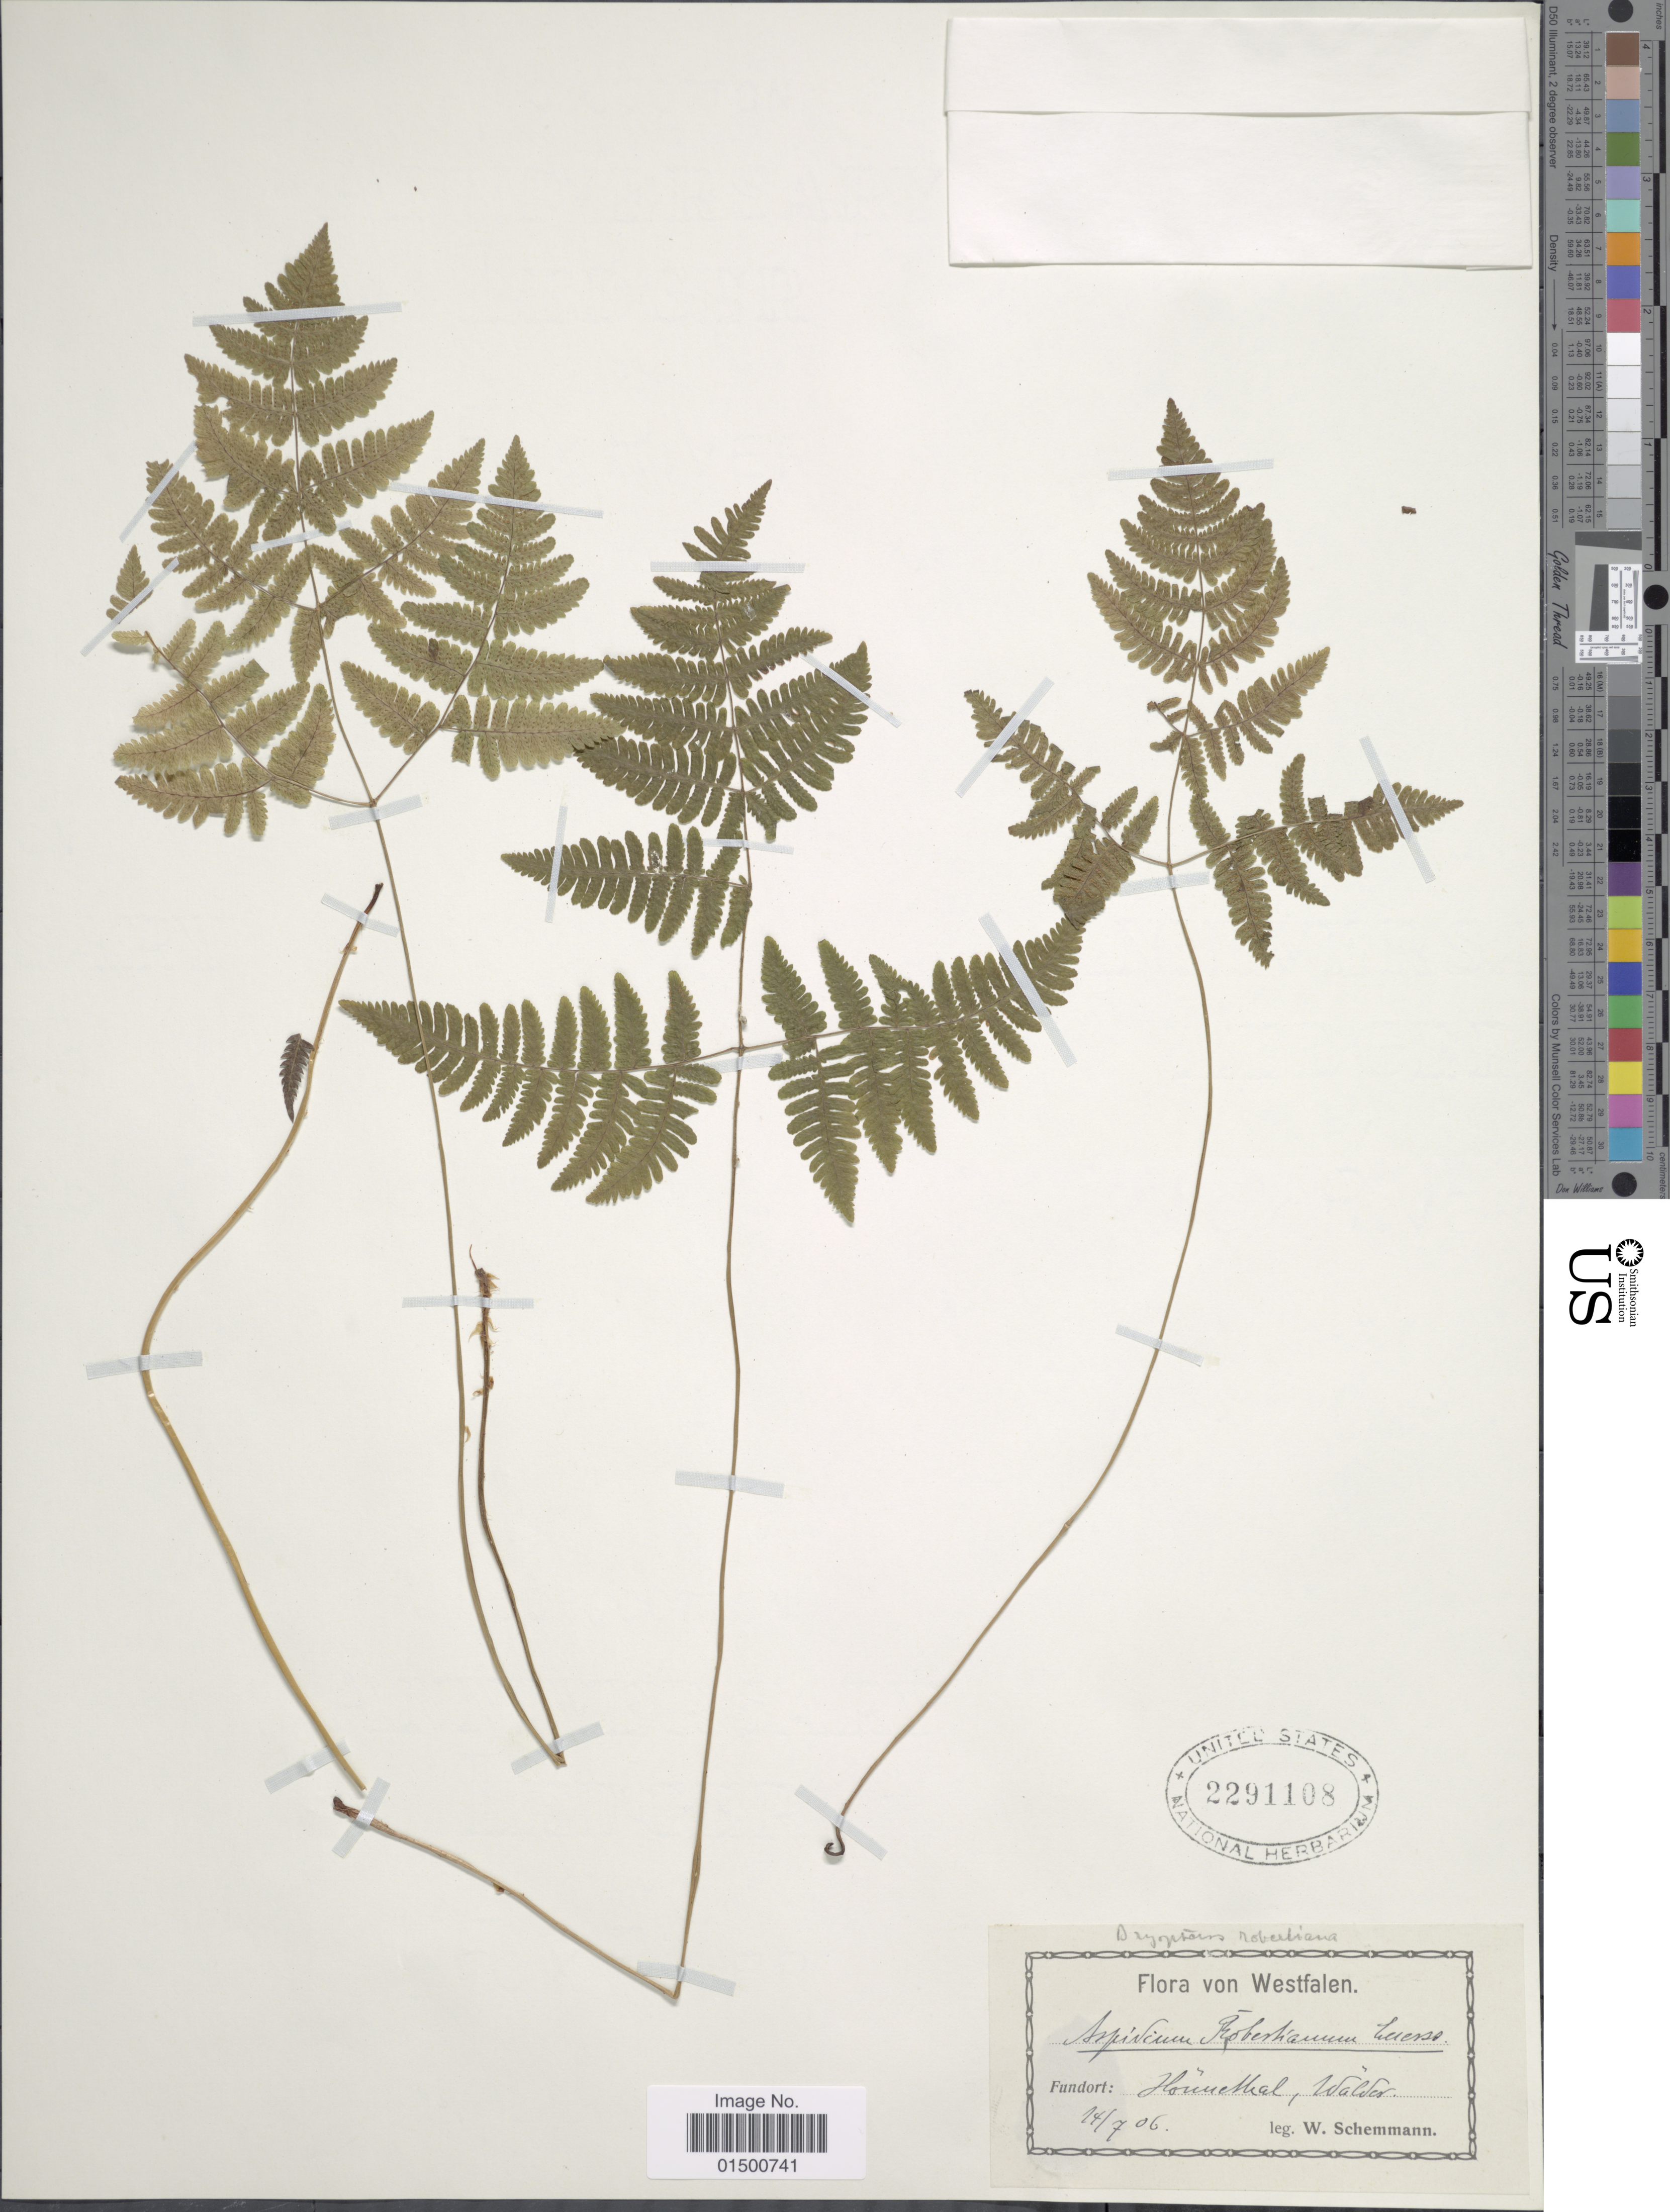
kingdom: Plantae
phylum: Tracheophyta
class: Polypodiopsida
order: Polypodiales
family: Cystopteridaceae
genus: Gymnocarpium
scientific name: Gymnocarpium robertianum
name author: (Hoffm.) Newman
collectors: W. Schemmann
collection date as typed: Transcribed d/m/y: 14/7/6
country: Germany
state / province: Nordrhein-Westfalen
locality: Westfalen, Hounelkal, Waldes [interpreted]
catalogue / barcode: US 2291108